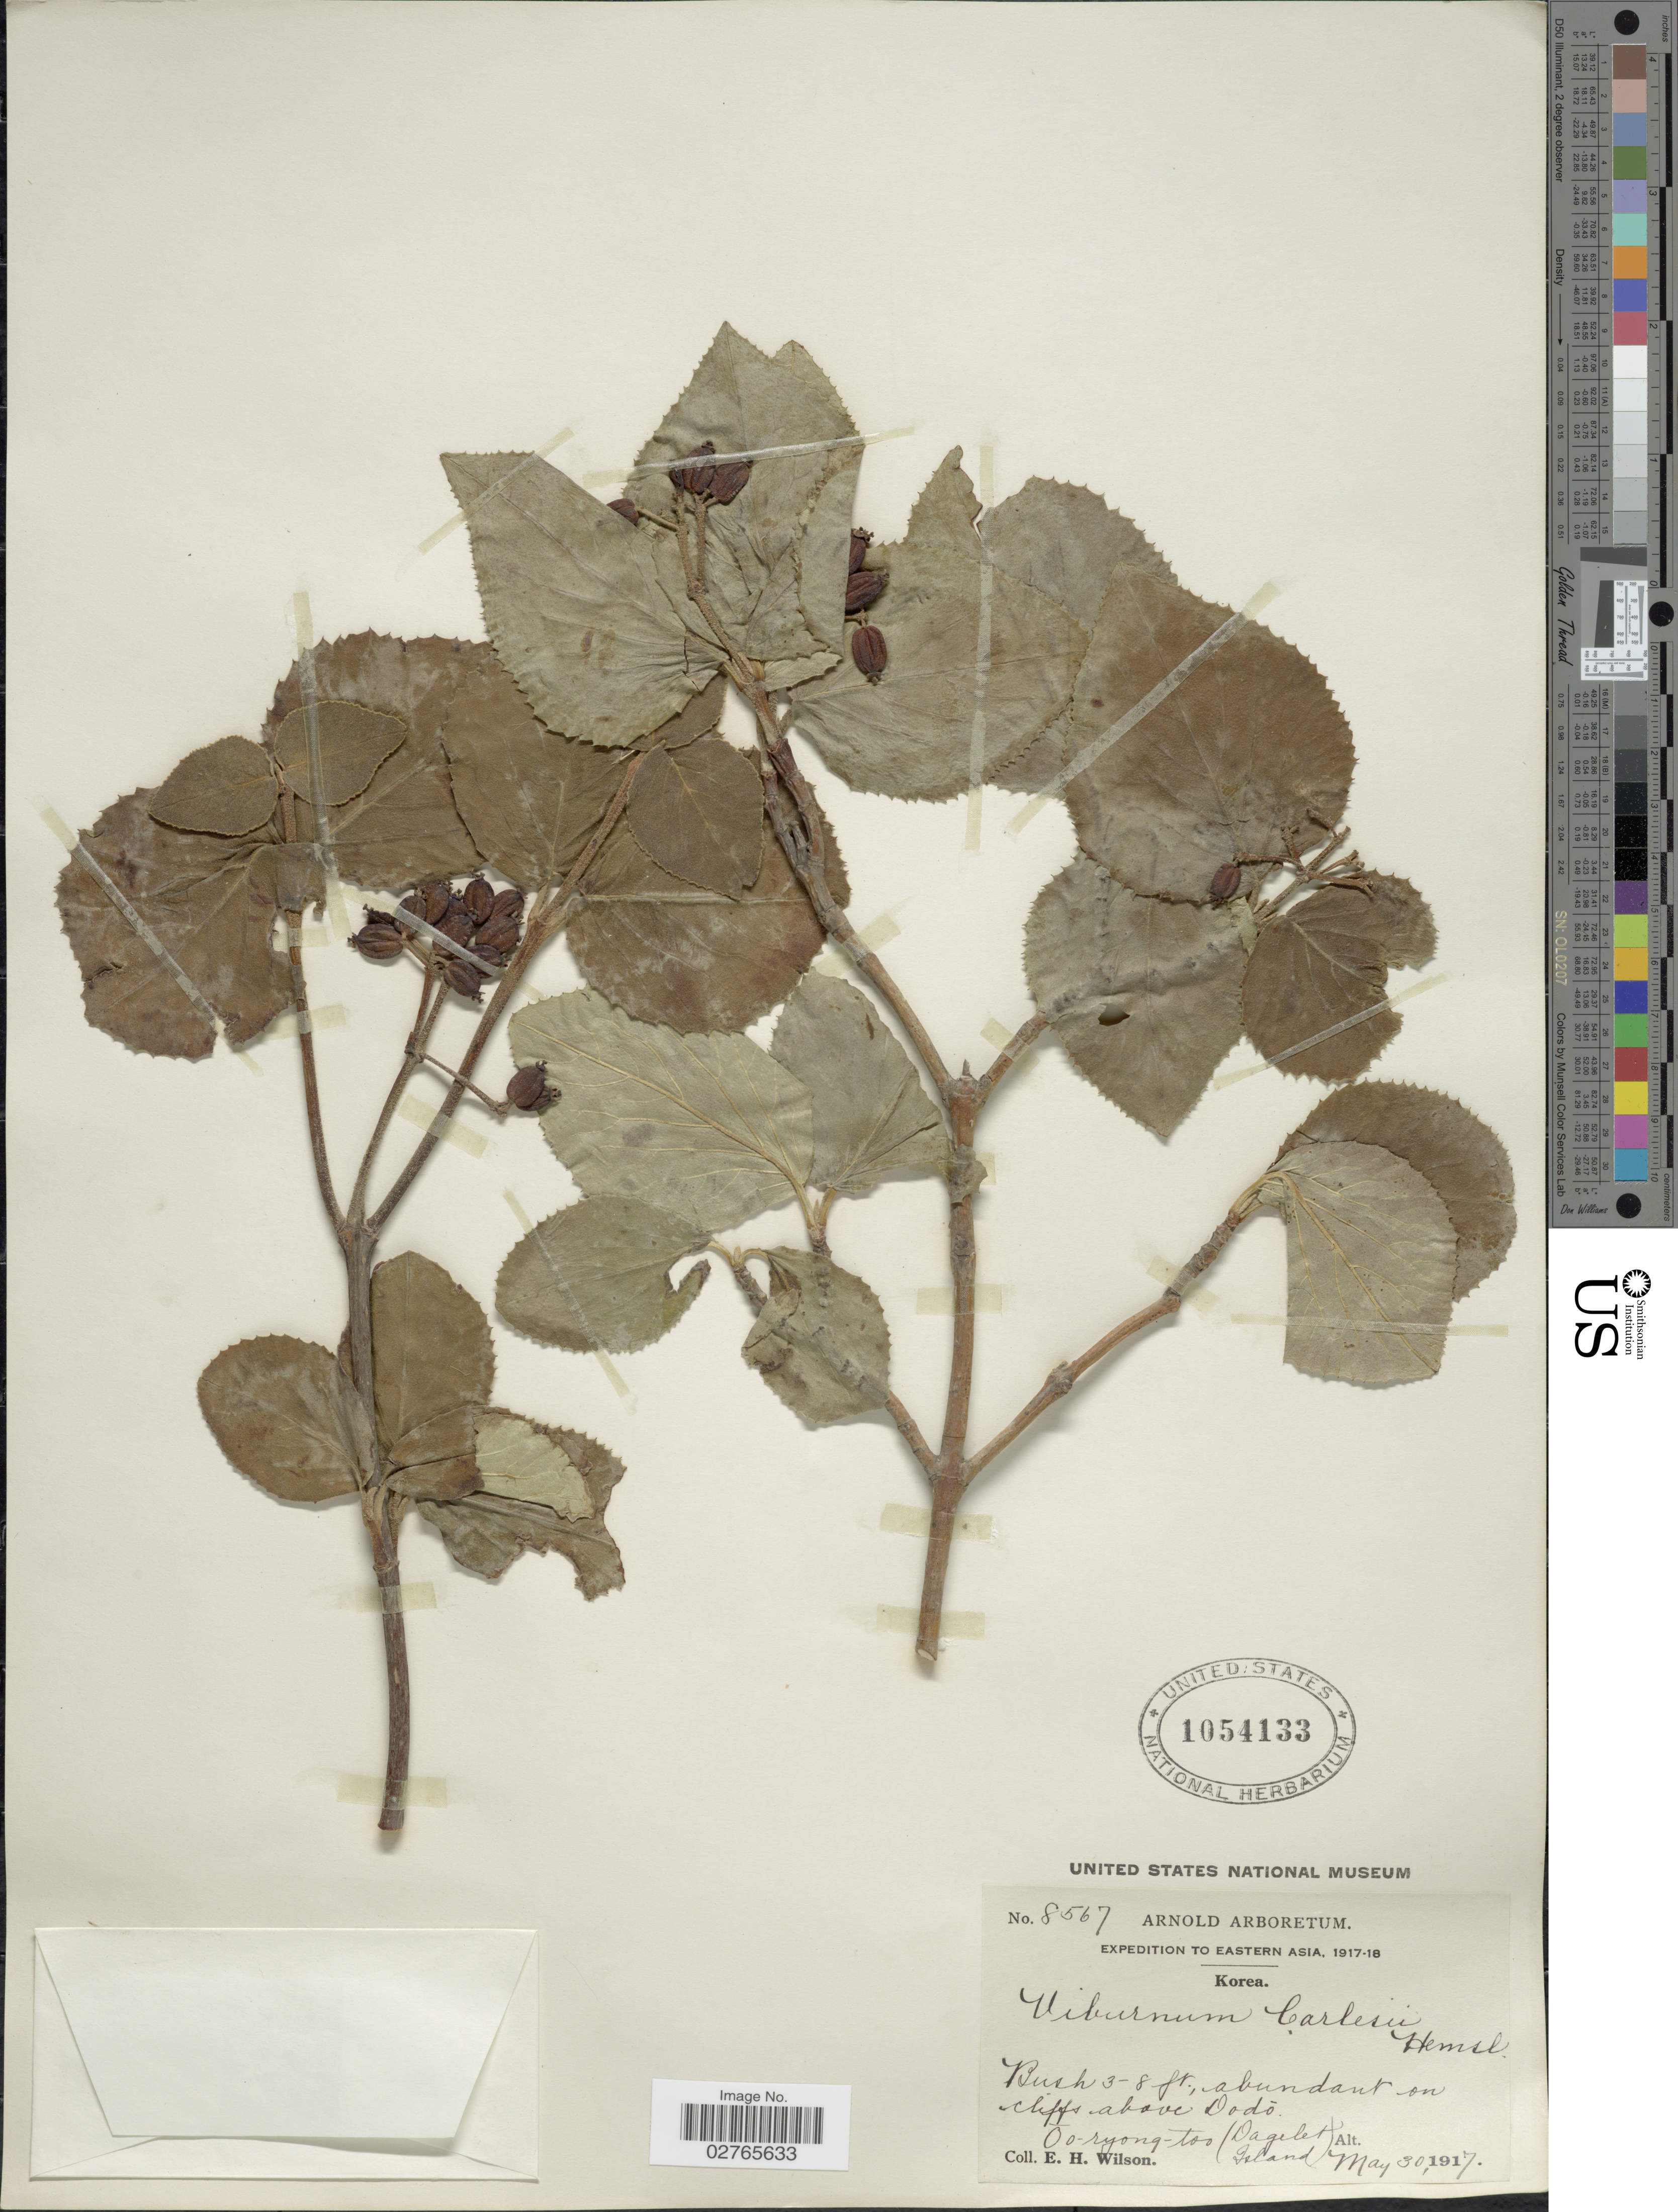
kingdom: Plantae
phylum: Tracheophyta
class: Magnoliopsida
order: Dipsacales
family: Viburnaceae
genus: Viburnum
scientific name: Viburnum carlesii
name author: Hemsl.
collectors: E. Wilson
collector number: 8567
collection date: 1917-05-30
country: South Korea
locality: Eastern Asia, abundant on cliffs above Dodó. Oo-ryong-too (Dagelet Island).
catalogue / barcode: US 1054133